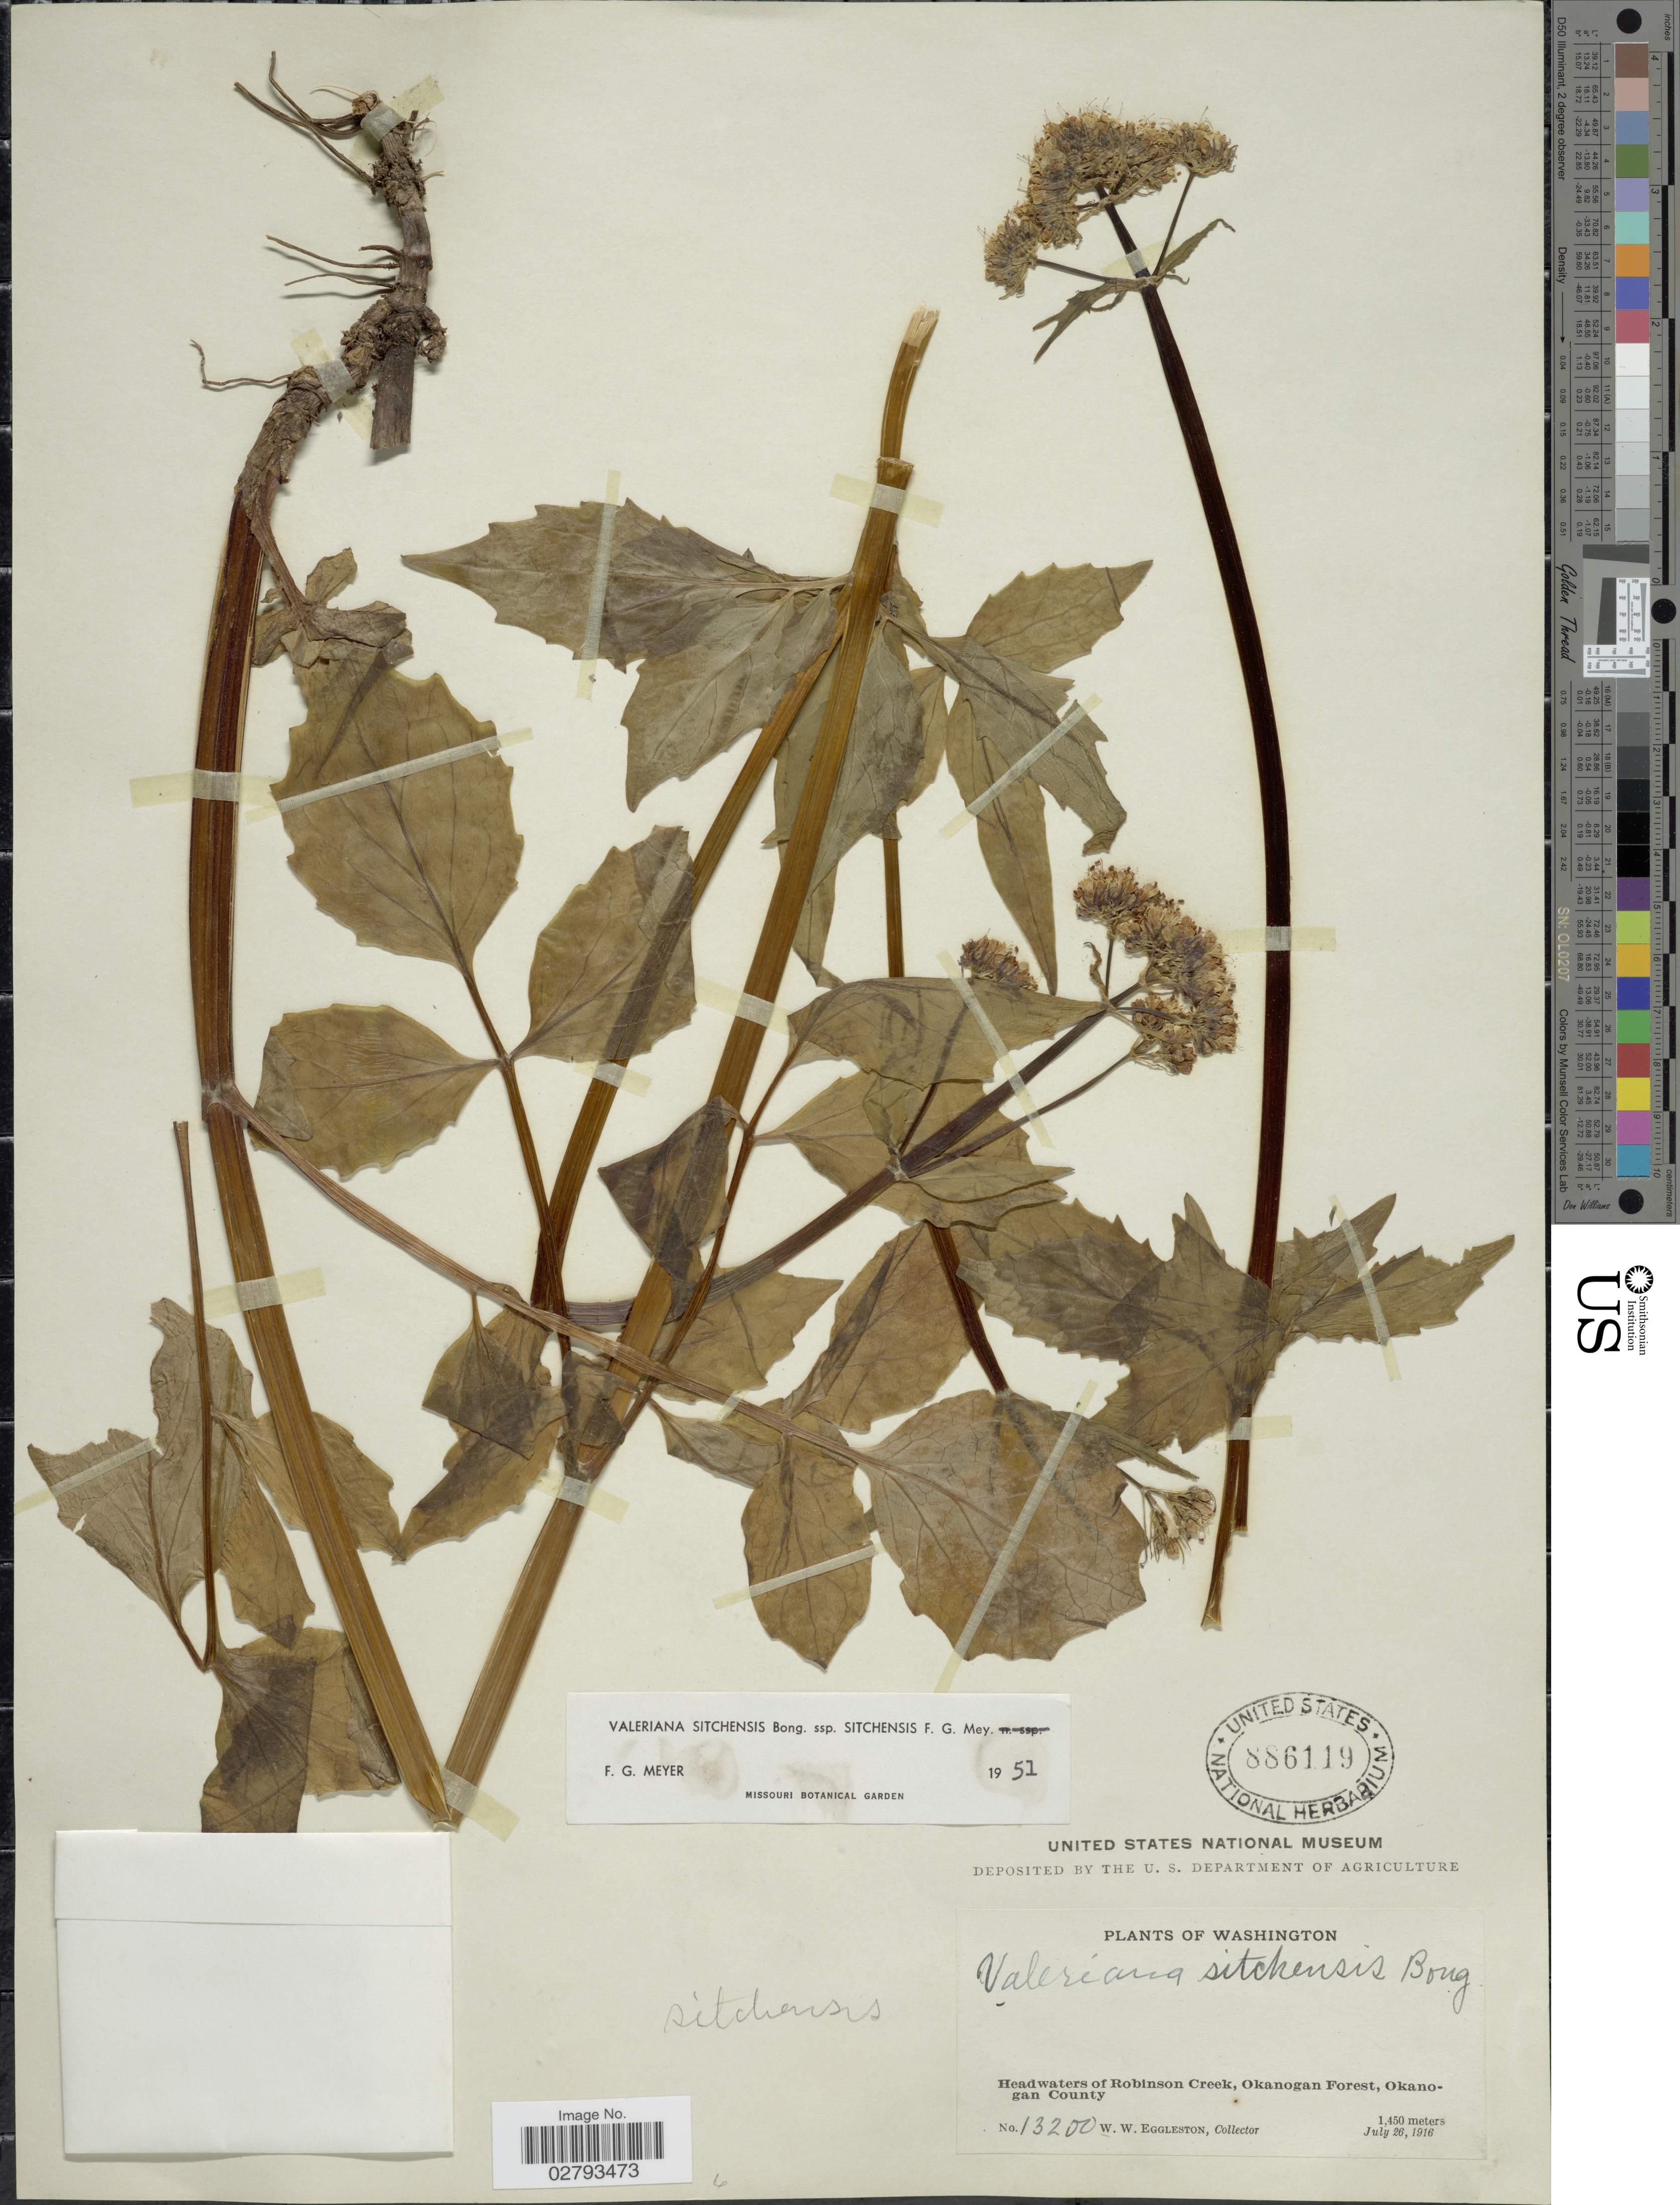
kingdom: Plantae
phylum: Tracheophyta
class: Magnoliopsida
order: Dipsacales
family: Caprifoliaceae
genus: Valeriana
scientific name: Valeriana sitchensis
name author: Bong.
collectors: W. W. Eggleston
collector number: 13200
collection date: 1916-07-26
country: United States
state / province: Washington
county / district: Okanogan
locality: Headwaters of Robinson Creek, Okanogan Forest, Okanogan County.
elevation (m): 1450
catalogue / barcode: US 886119